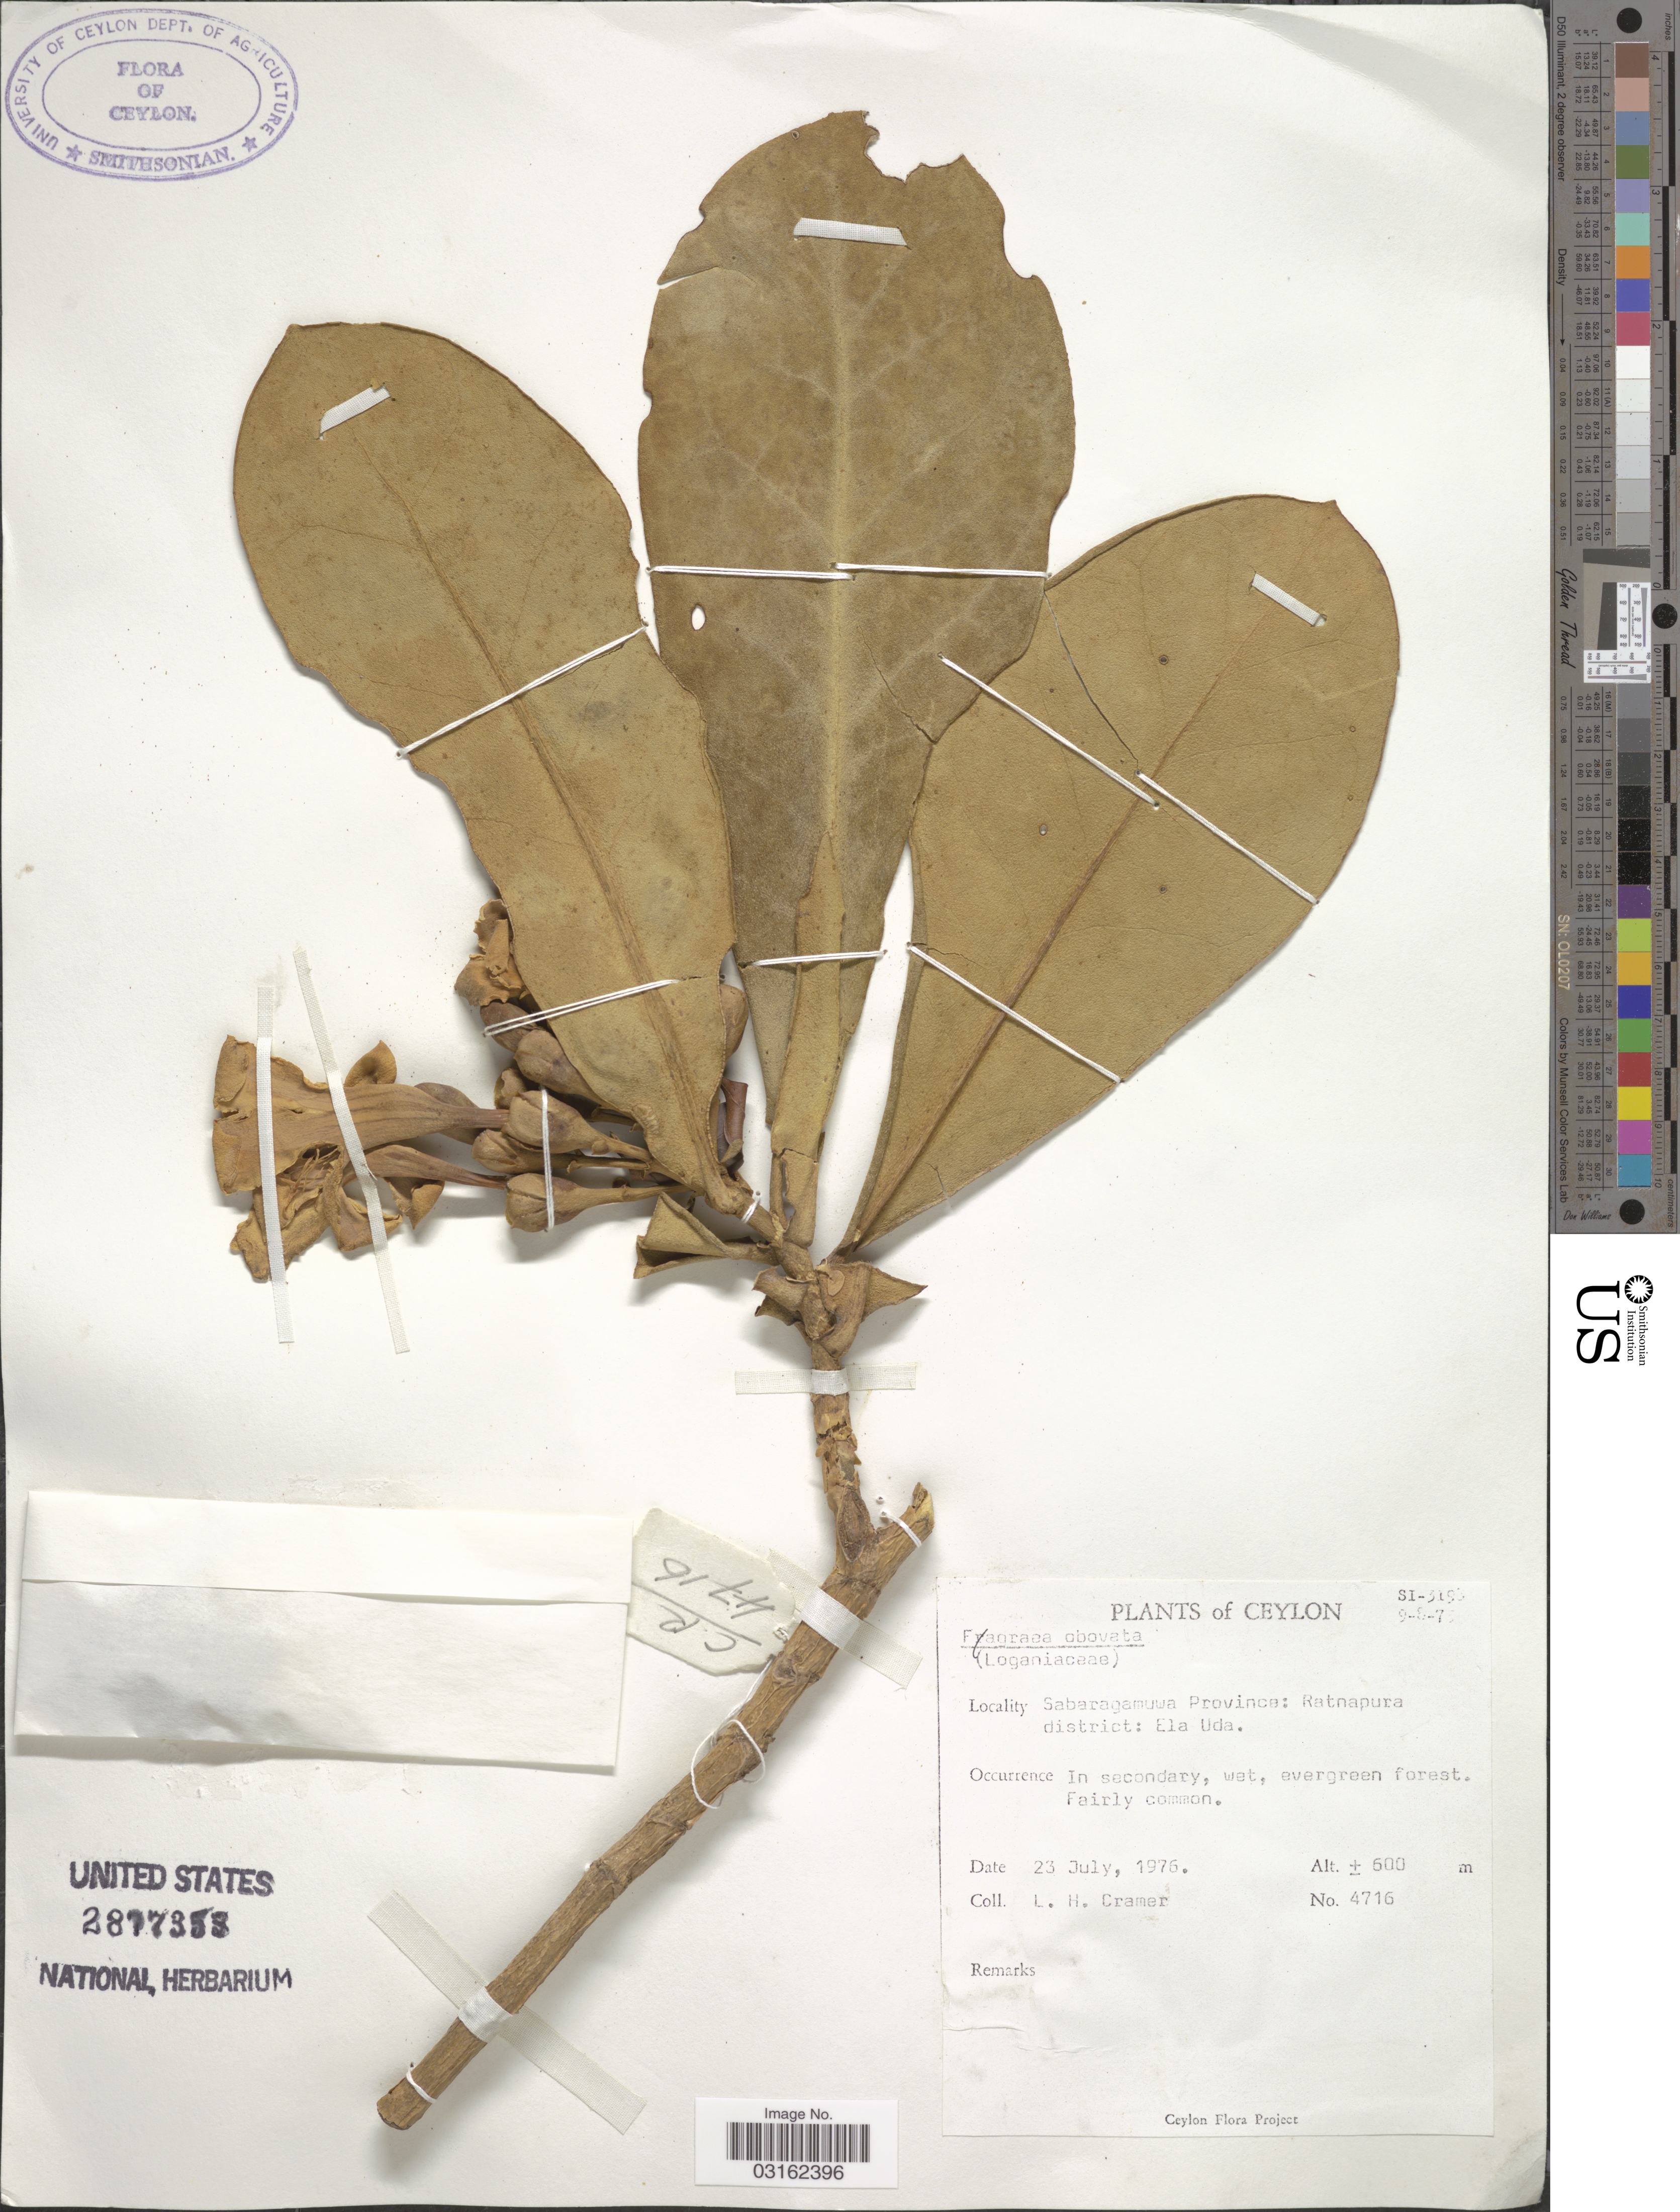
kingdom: Plantae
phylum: Tracheophyta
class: Magnoliopsida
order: Gentianales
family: Gentianaceae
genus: Fagraea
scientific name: Fagraea obovata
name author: Wall.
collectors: L. H. Cramer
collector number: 4716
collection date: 1976-07-23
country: Sri Lanka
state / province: Sabaragamuwa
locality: Ceylon, Ratnapura district: Ela Uda.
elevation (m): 600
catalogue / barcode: US 2877353